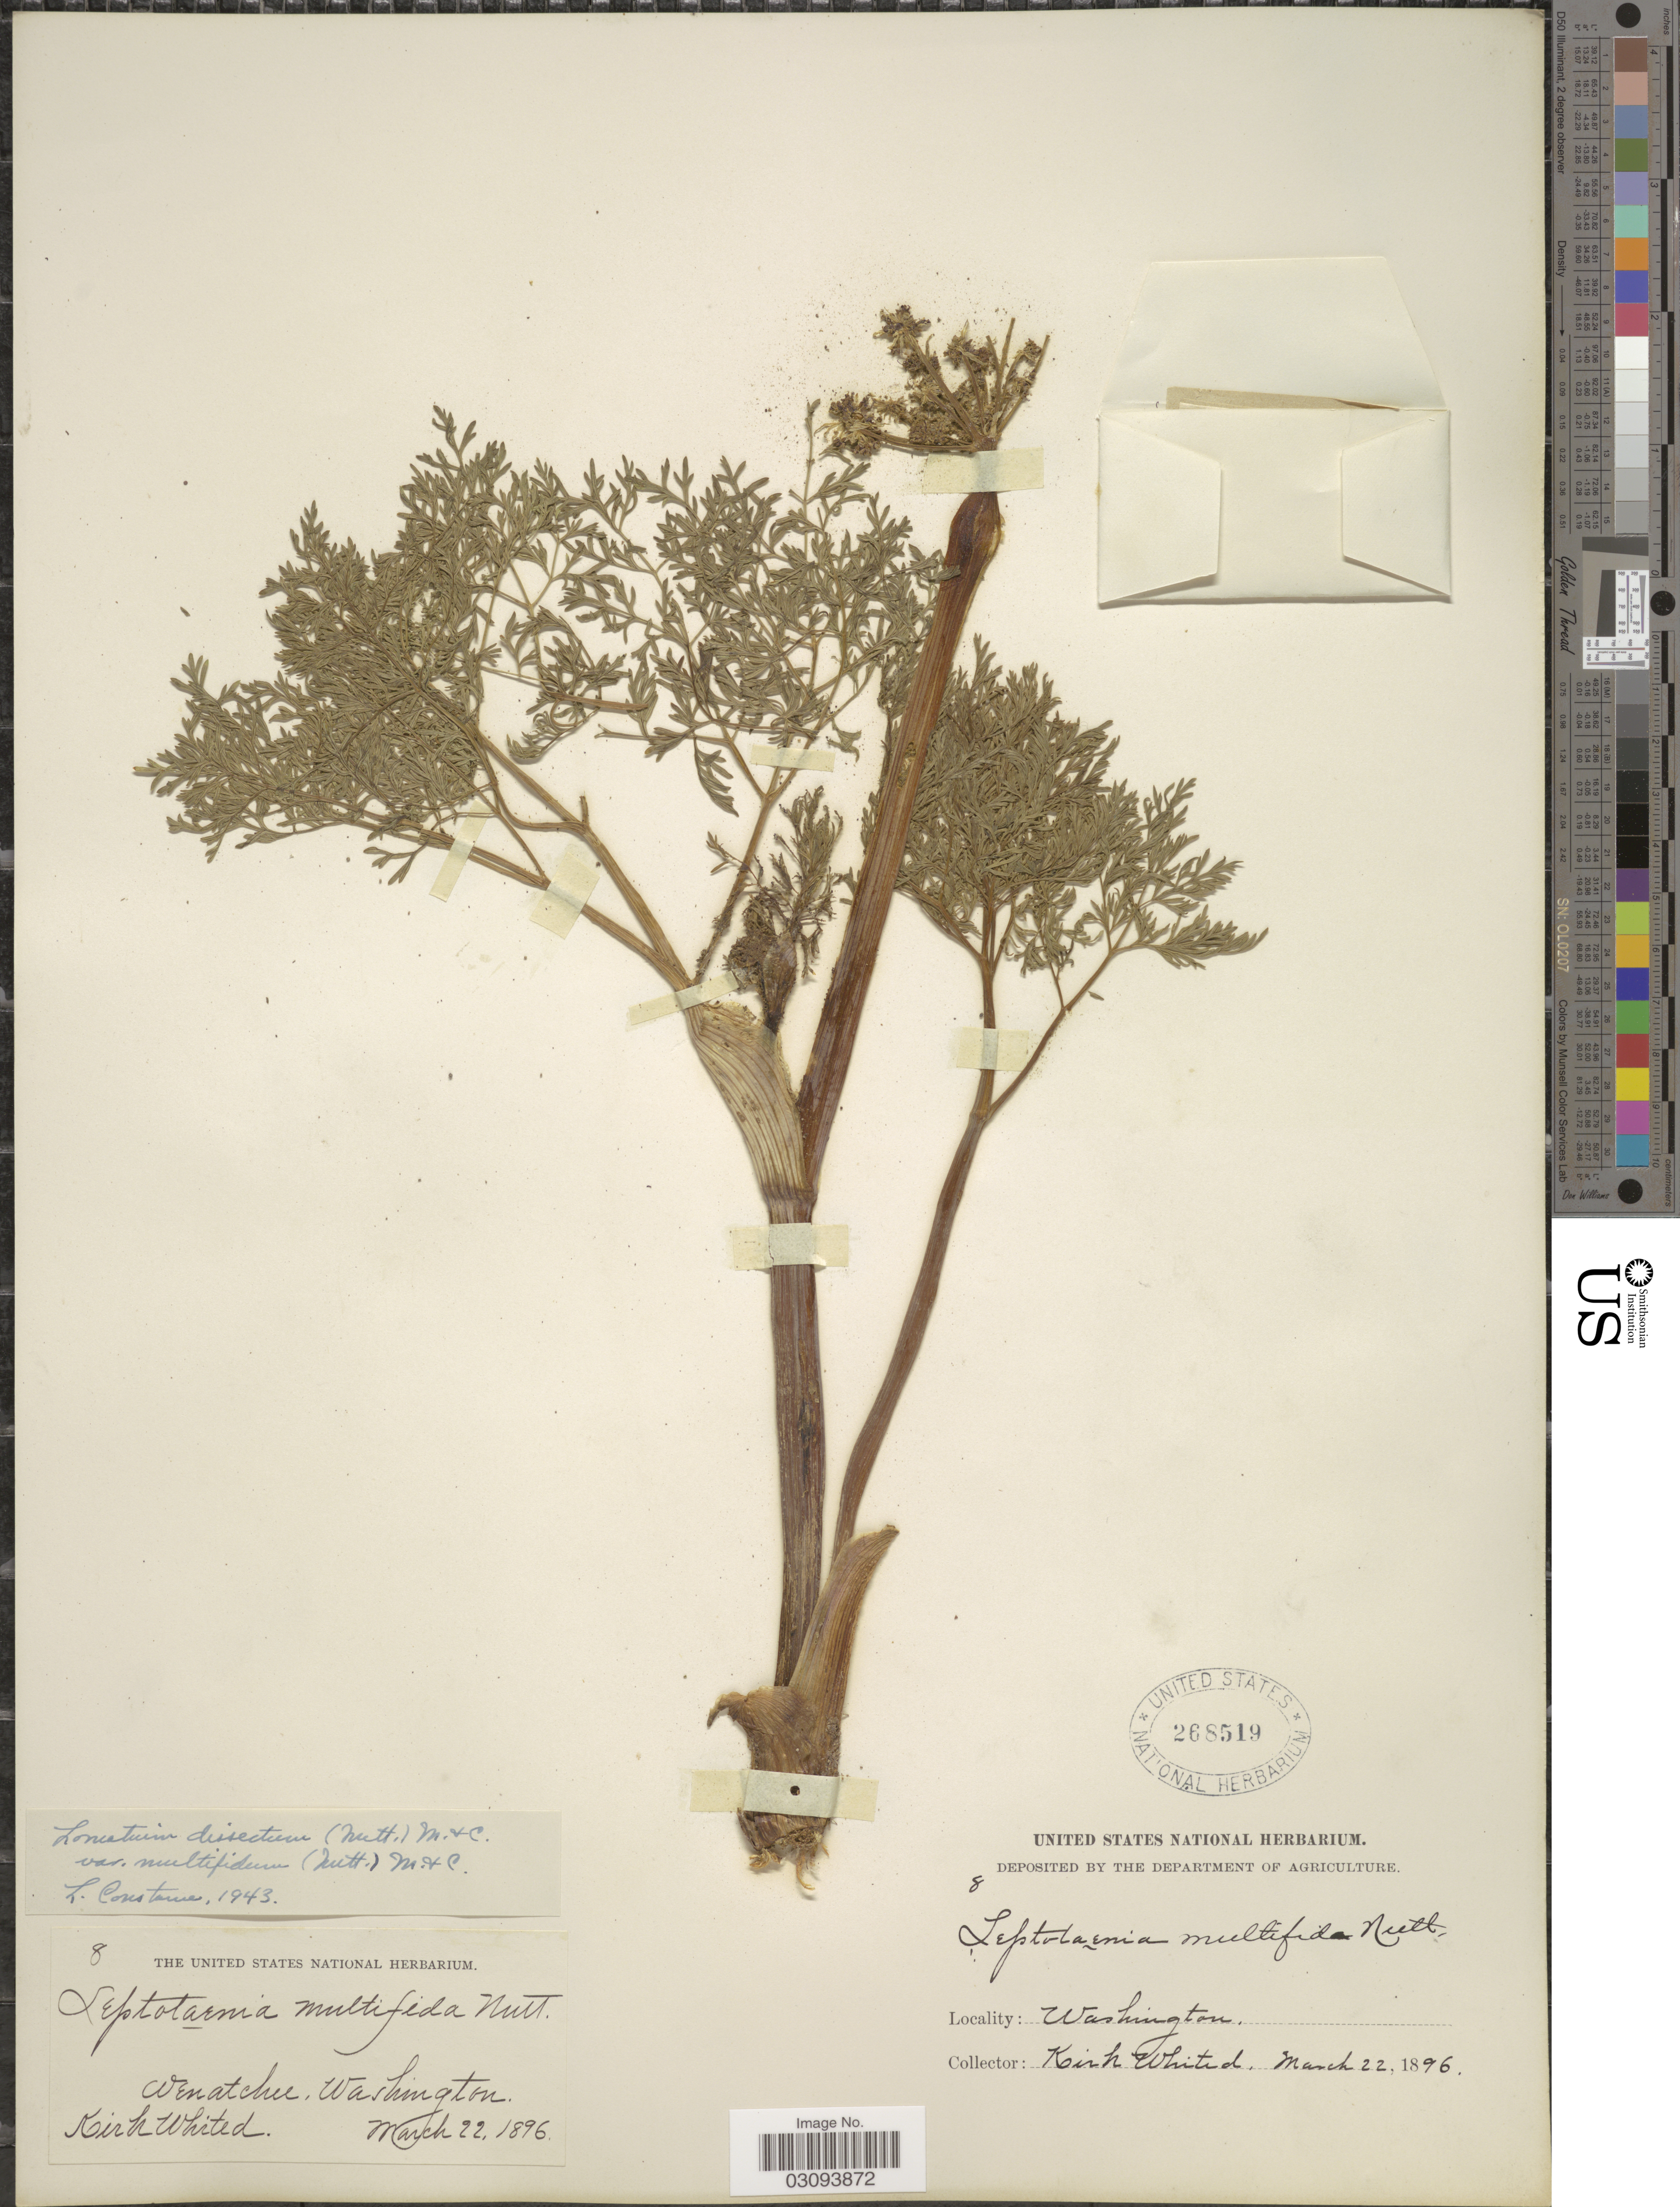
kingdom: Plantae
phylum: Tracheophyta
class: Magnoliopsida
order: Apiales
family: Apiaceae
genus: Lomatium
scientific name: Lomatium dissectum var. multifidum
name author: (Nutt.) Mathias & Constance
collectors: K. Whited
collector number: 8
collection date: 1896-03-22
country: United States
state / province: Washington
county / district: Chelan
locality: Wenatchee.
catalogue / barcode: US 268519